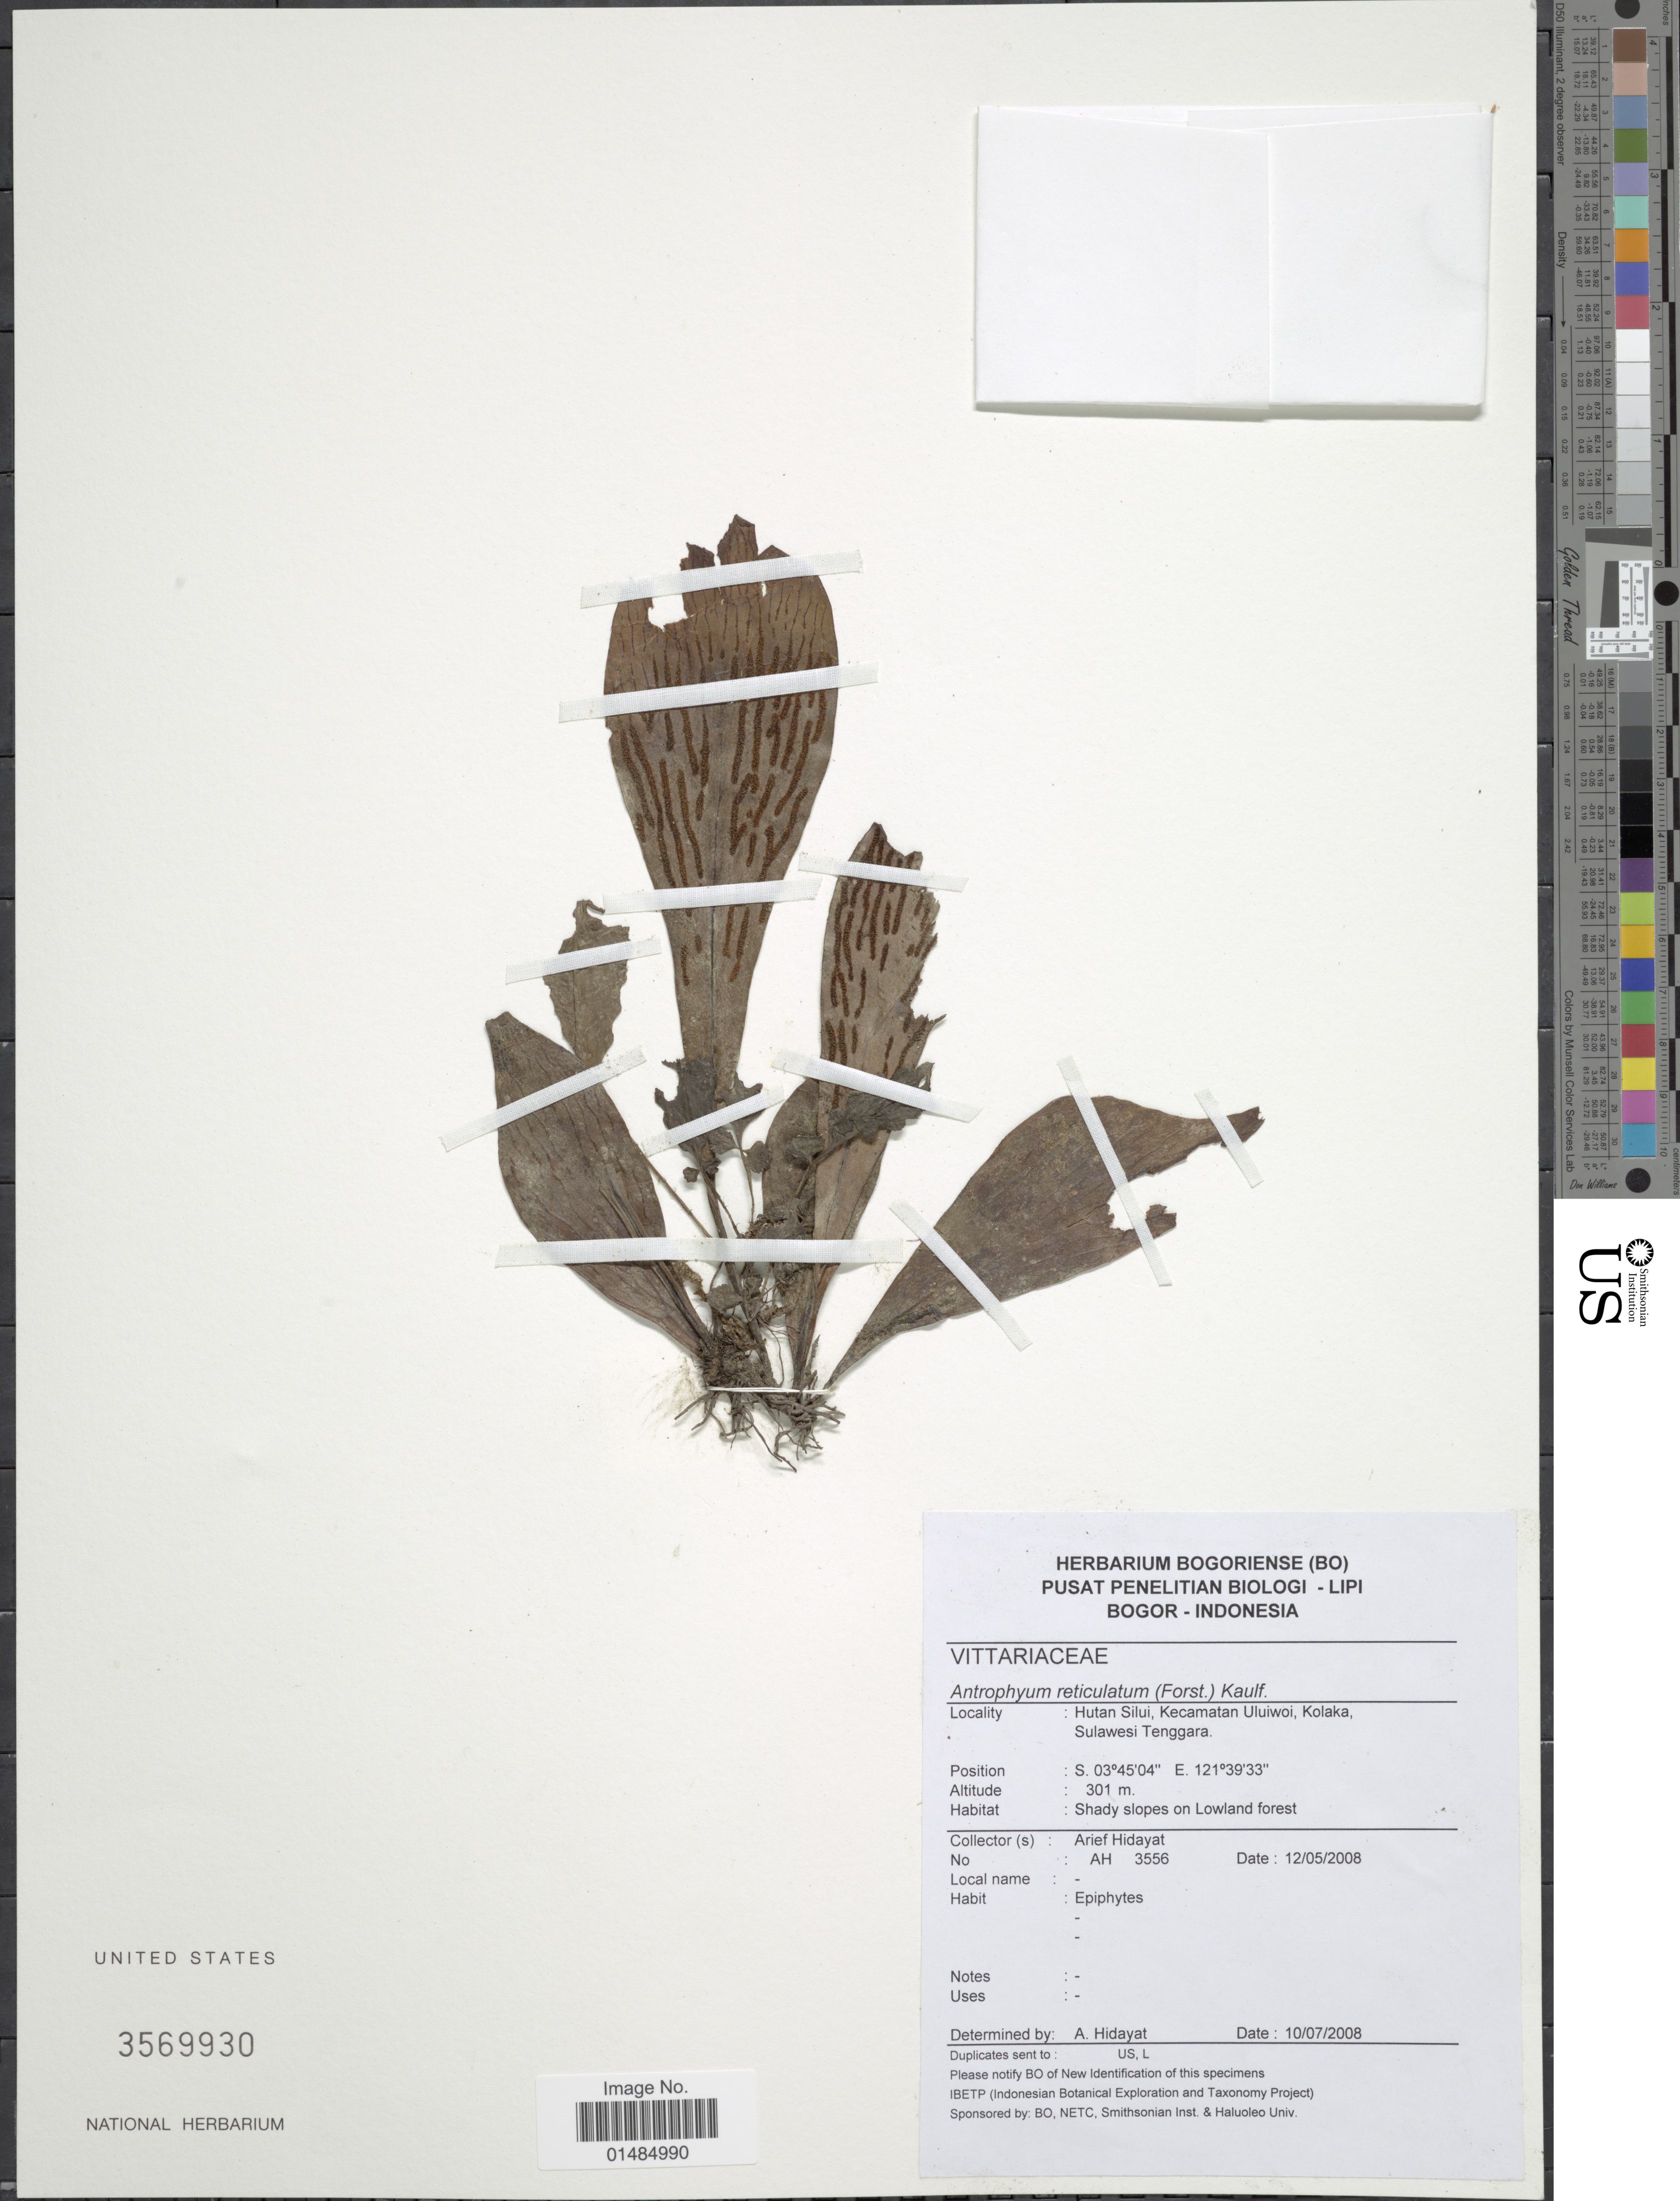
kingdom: Plantae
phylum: Tracheophyta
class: Polypodiopsida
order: Polypodiales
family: Pteridaceae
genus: Antrophyum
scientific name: Antrophyum reticulatum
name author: (G. Forst.) Kaulf.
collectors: A. Hidayat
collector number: AH 3556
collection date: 2008-05-12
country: Indonesia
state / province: Sulawesi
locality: Hutan Silui, Kecamatan Uluiwoi, Kolaka, Sulawesi Tenggara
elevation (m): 301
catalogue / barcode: US 3569930